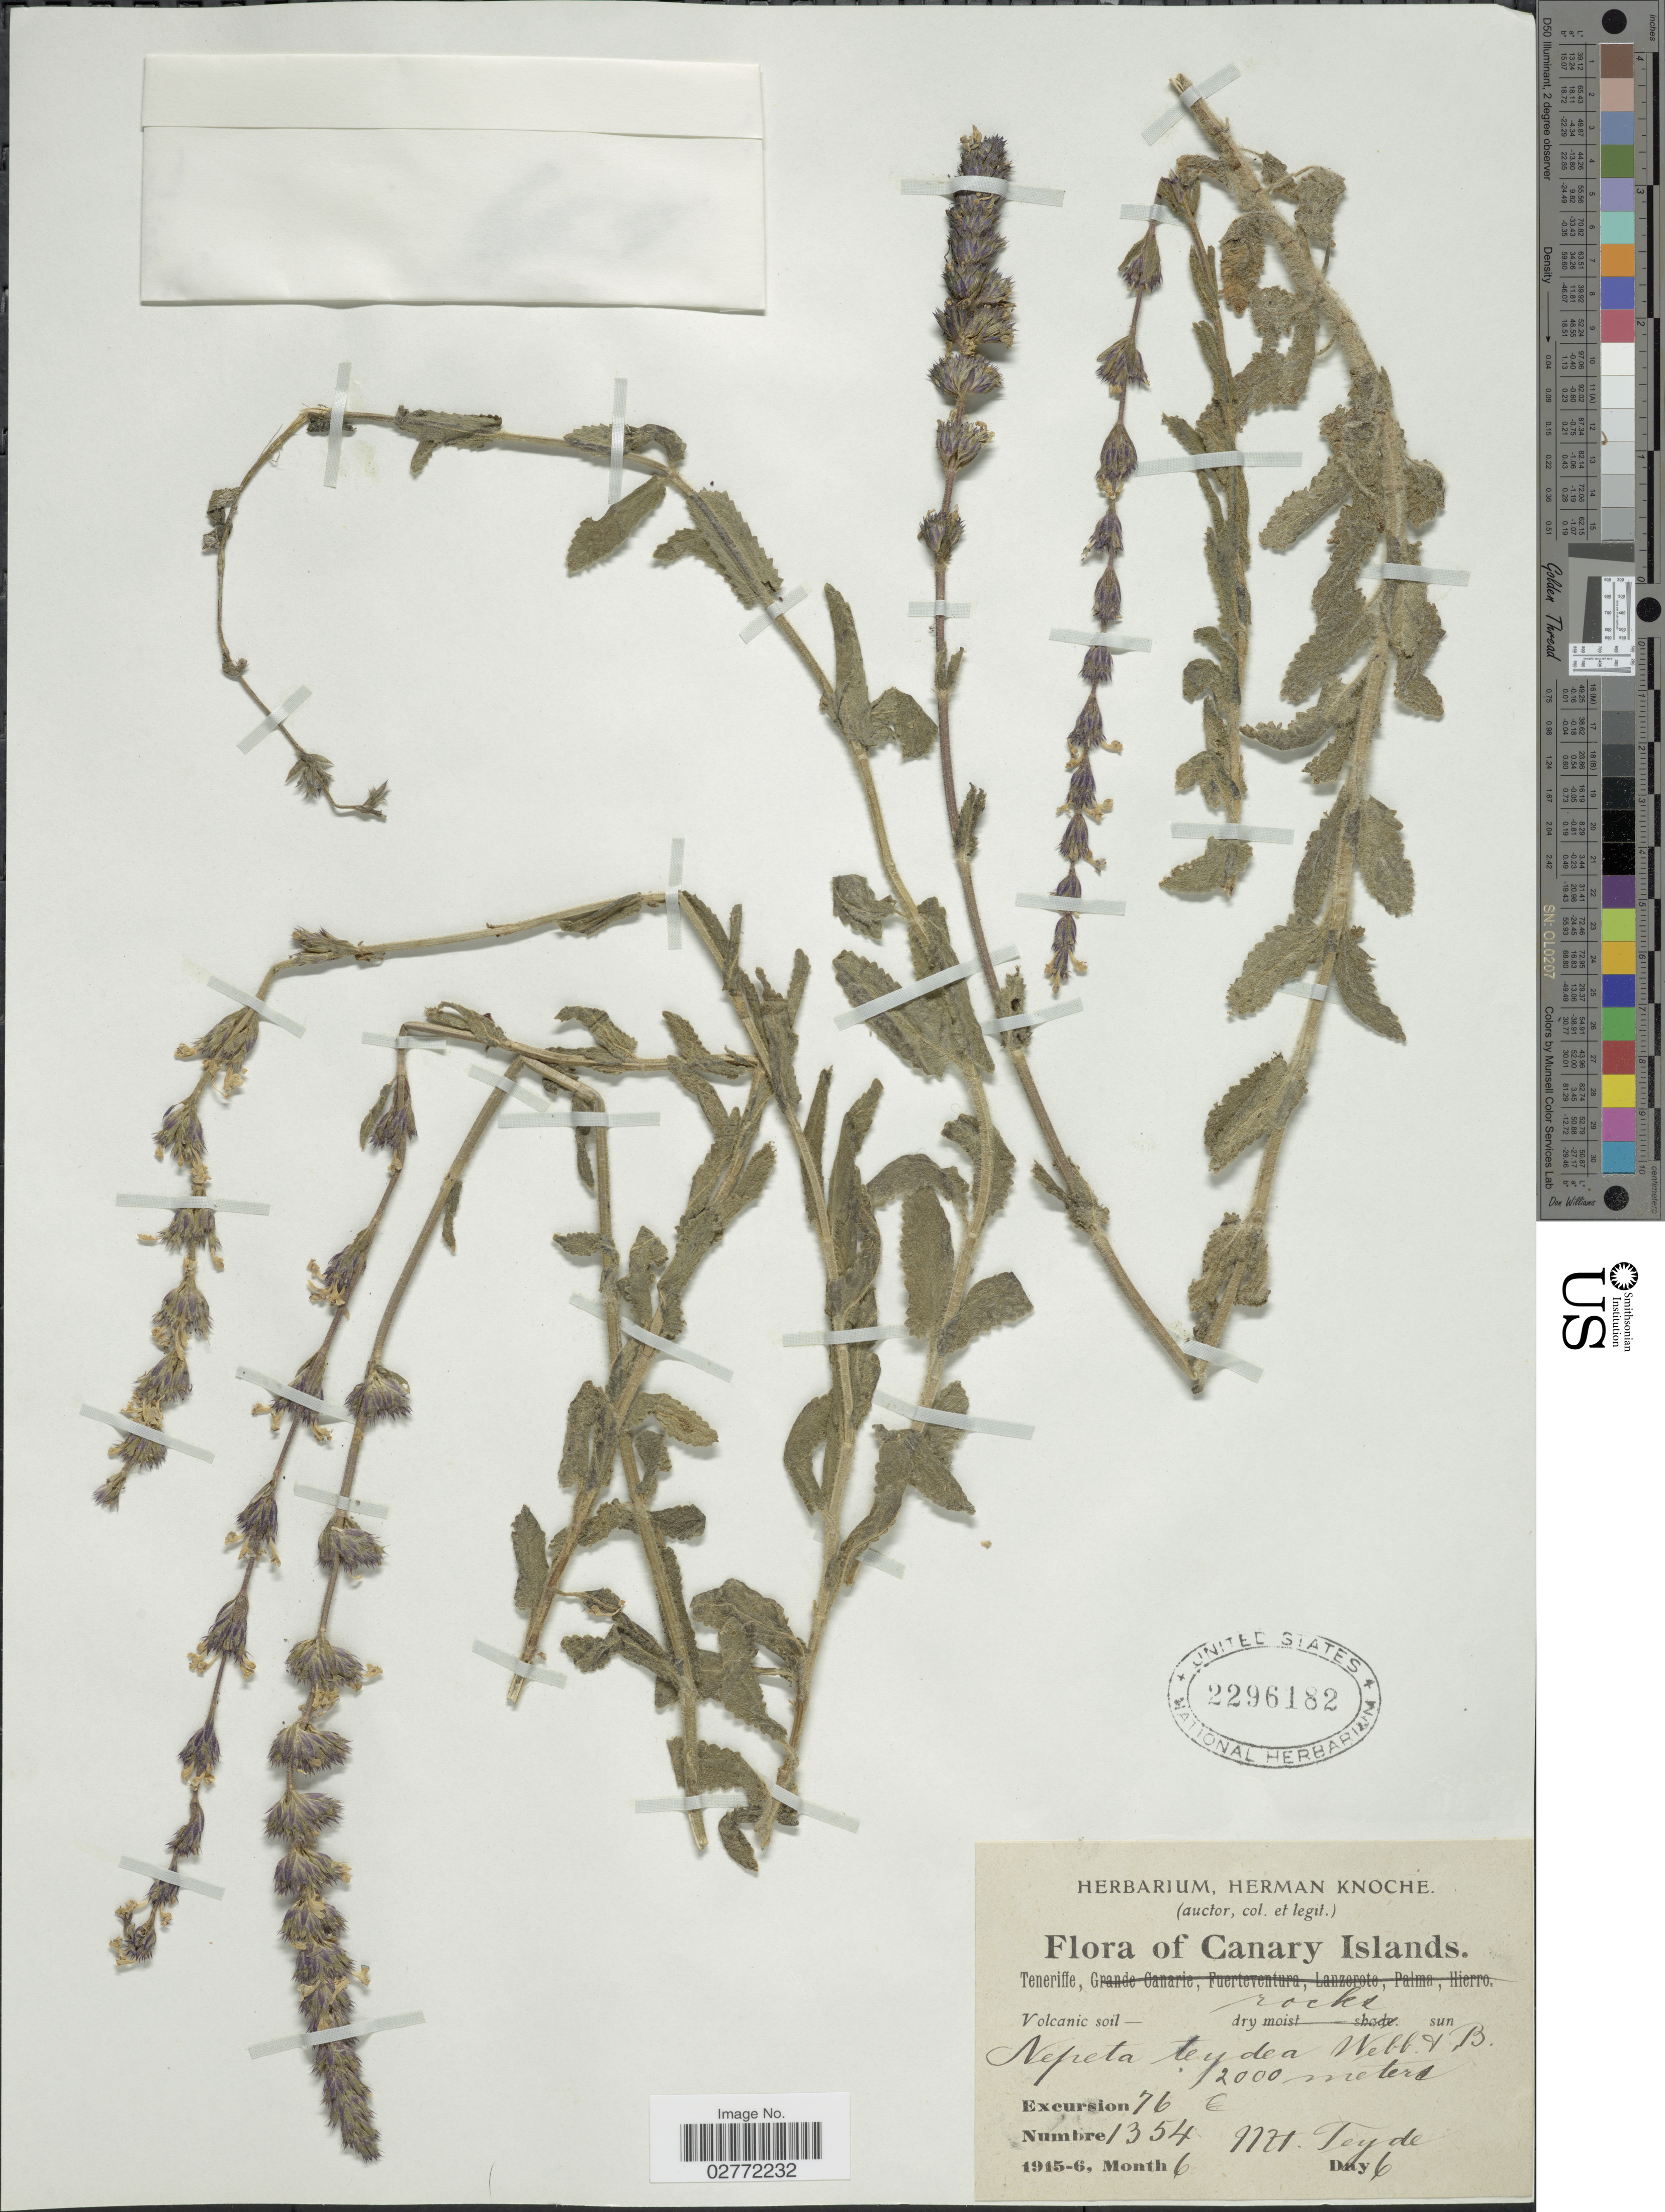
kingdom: Plantae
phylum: Tracheophyta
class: Magnoliopsida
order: Lamiales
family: Lamiaceae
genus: Nepeta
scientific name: Nepeta teydea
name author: D.A. Webb & Berthel.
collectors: ex herb. Herman Knoche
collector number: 1354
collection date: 1915-06-06/1916-06-06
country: Spain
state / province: Canarias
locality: Canary Islands. Teneriffe. Mt. Teyde.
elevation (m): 2000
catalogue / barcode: US 2296182